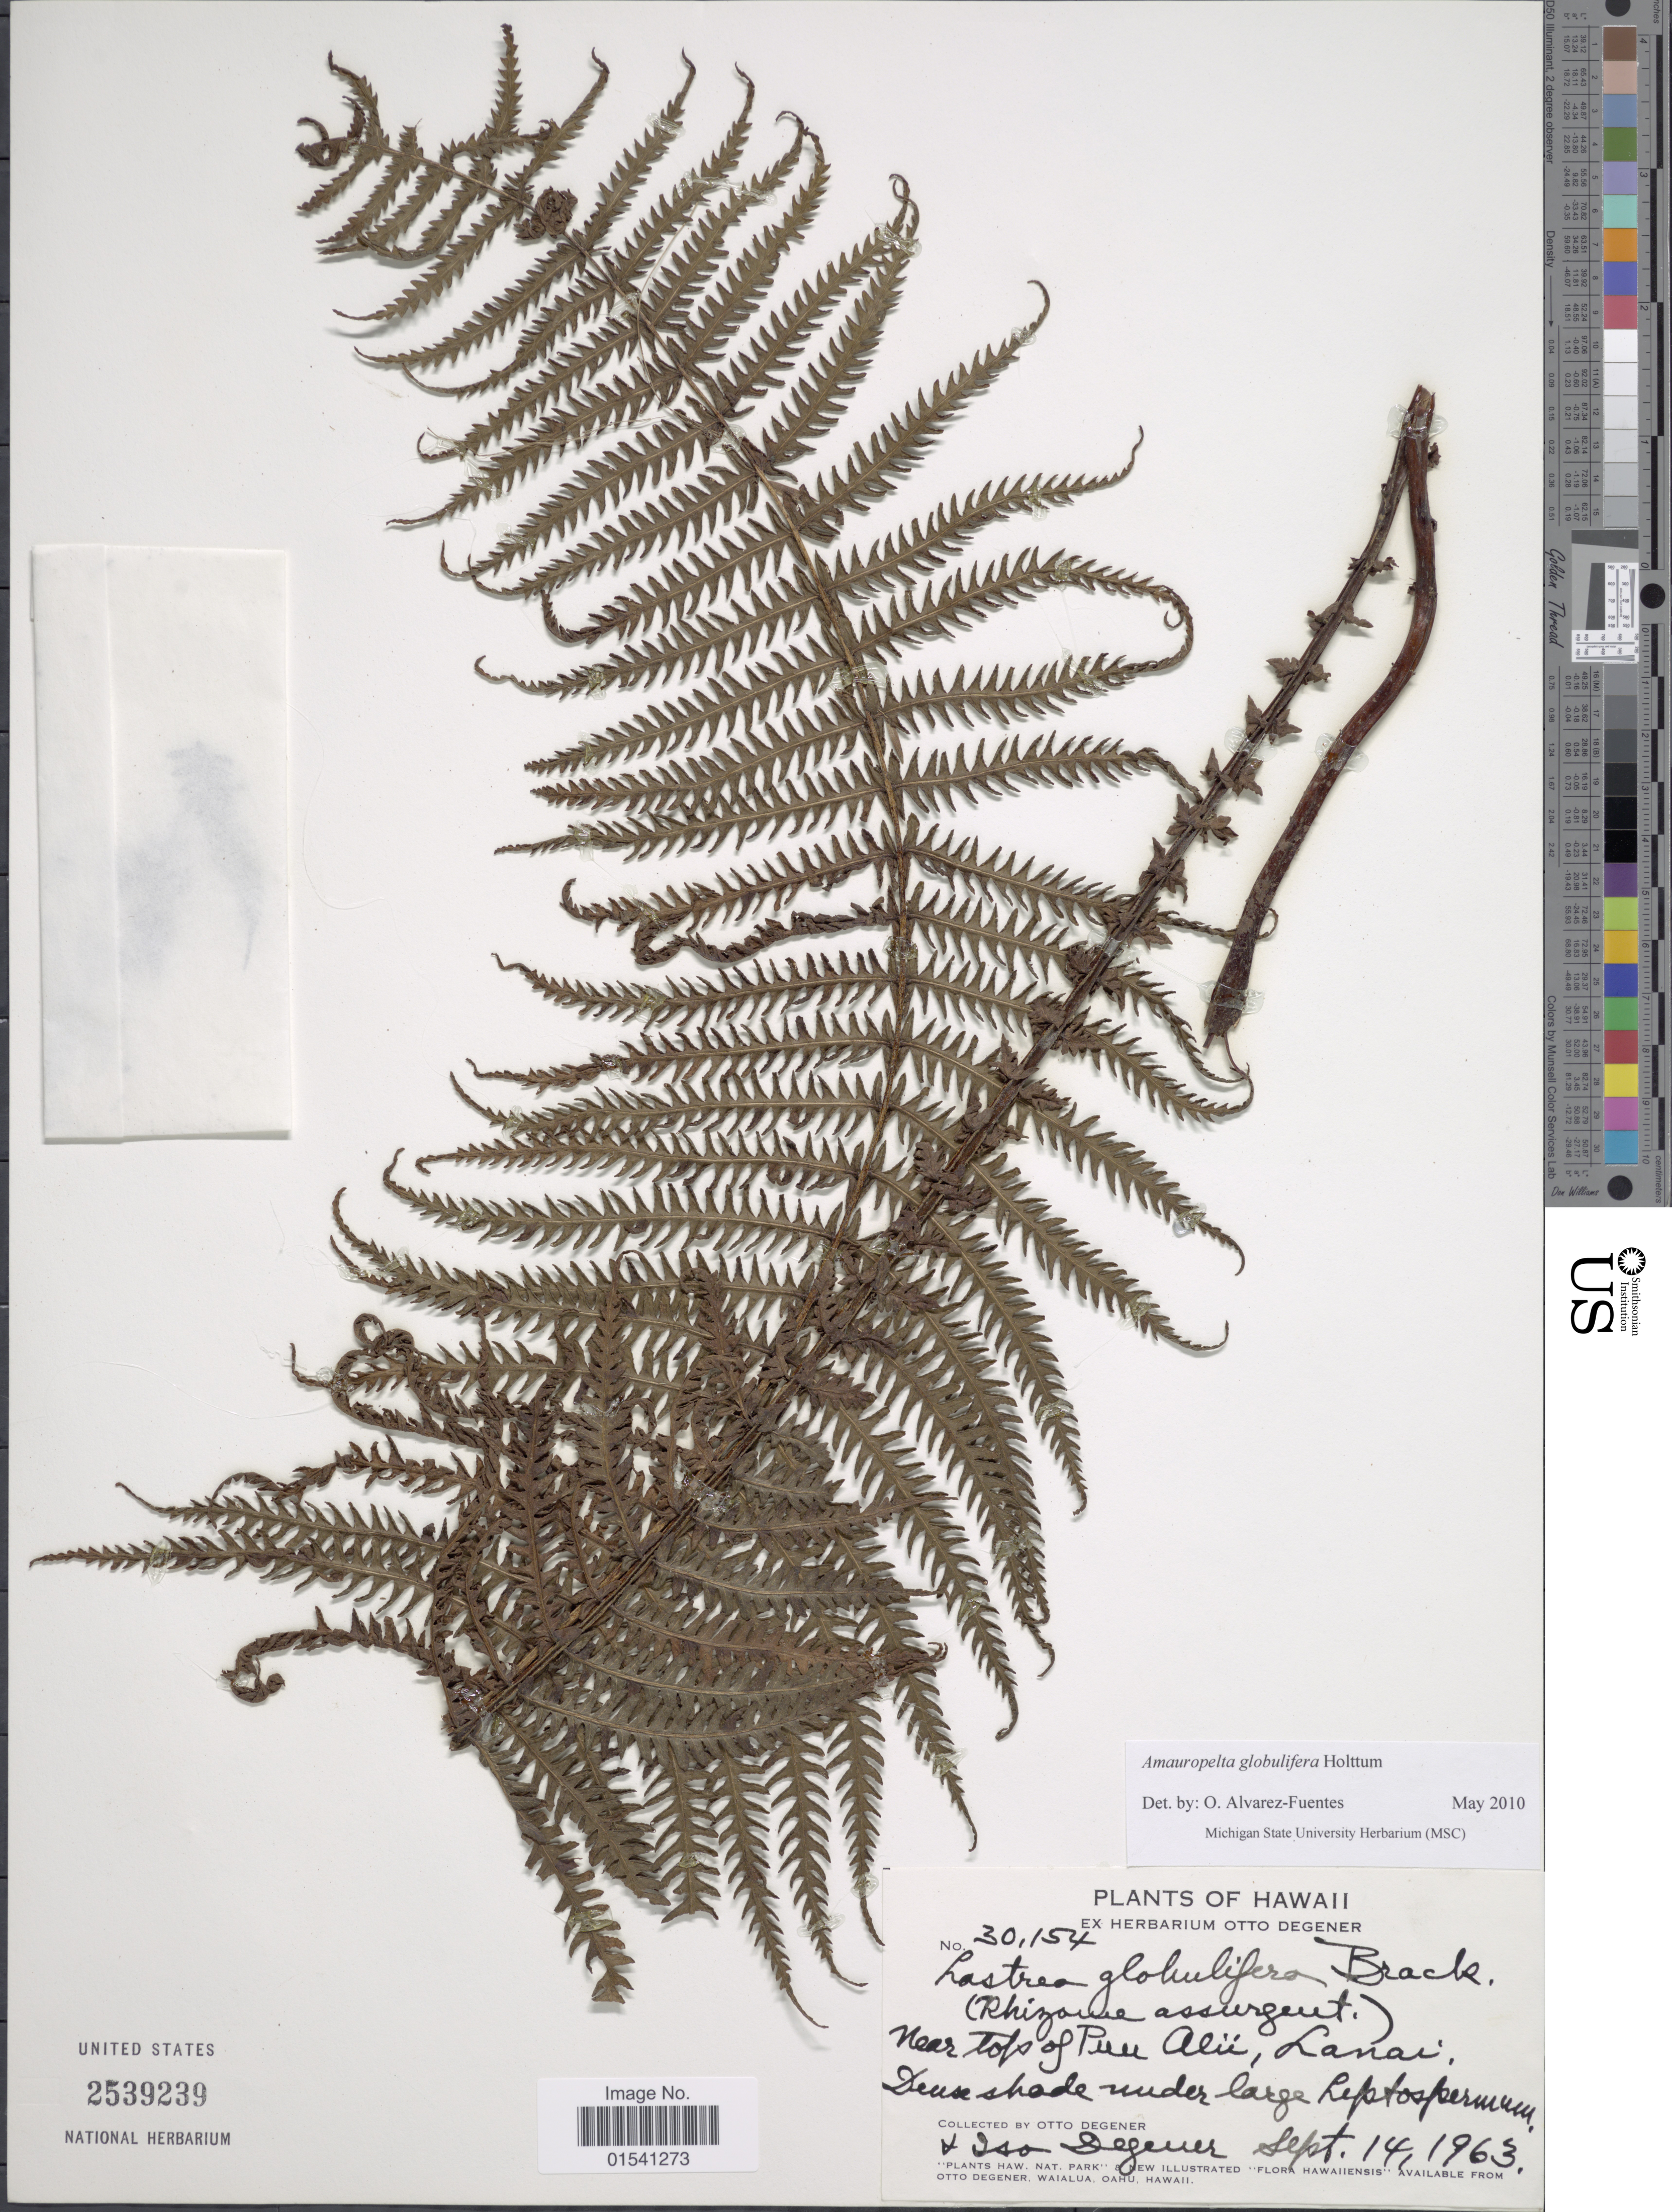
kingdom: Plantae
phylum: Tracheophyta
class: Polypodiopsida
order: Polypodiales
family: Thelypteridaceae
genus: Amauropelta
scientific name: Amauropelta globulifera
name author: (Brack.) Holttum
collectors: O. Degener & I. Degener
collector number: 30154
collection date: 1963-09-14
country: United States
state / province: Hawaii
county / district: Maui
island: Lana'i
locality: Near top of Puu Alü, Lanai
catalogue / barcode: US 2539239